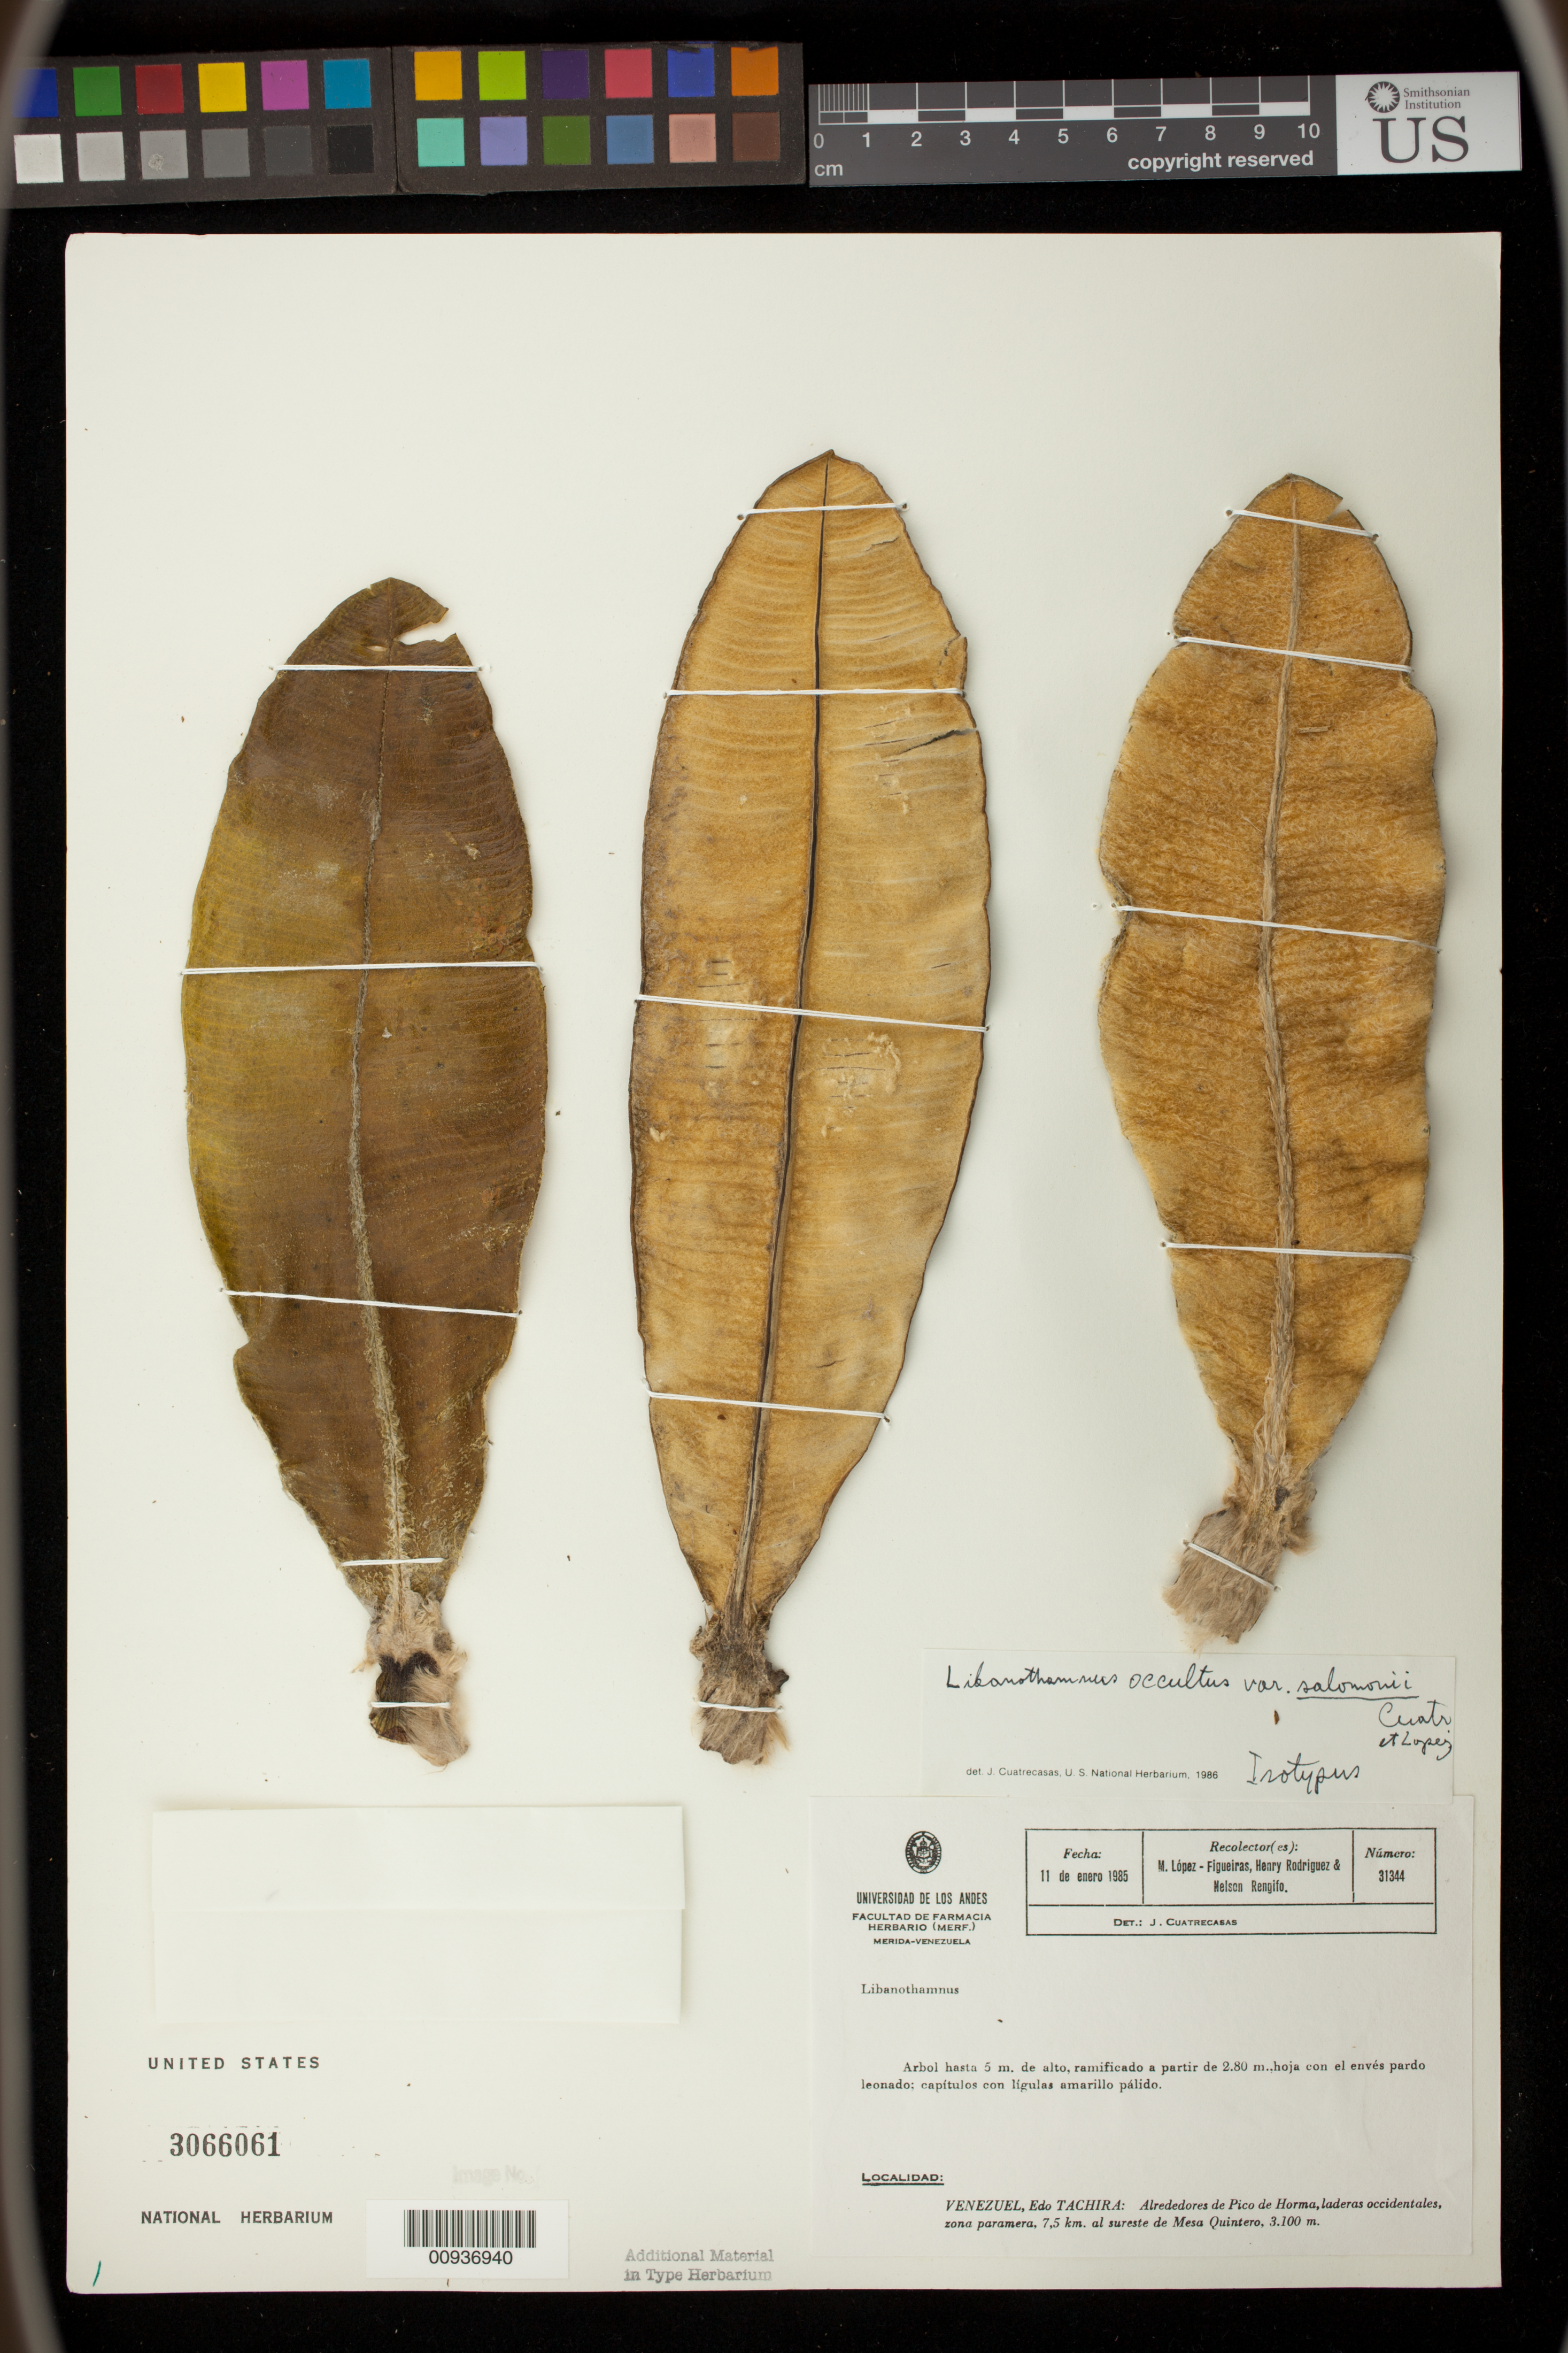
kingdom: Plantae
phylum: Tracheophyta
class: Magnoliopsida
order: Asterales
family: Asteraceae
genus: Libanothamnus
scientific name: Libanothamnus occultus var. salomonii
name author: Cuatrec. & López Fig.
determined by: Cuatrecasas, J.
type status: Isotype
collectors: M. López Figueiras, H. A. Rodriguez & N. Rengifo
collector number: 31344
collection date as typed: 11 Jan 1985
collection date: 1985-01-11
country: Venezuela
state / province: Tachira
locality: Alrededores de Pico de Horma, Laderas Occidentales, Zona Paramera, 7.5 km Sureste de Mesa Quintero.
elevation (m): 3100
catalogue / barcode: US 3066061